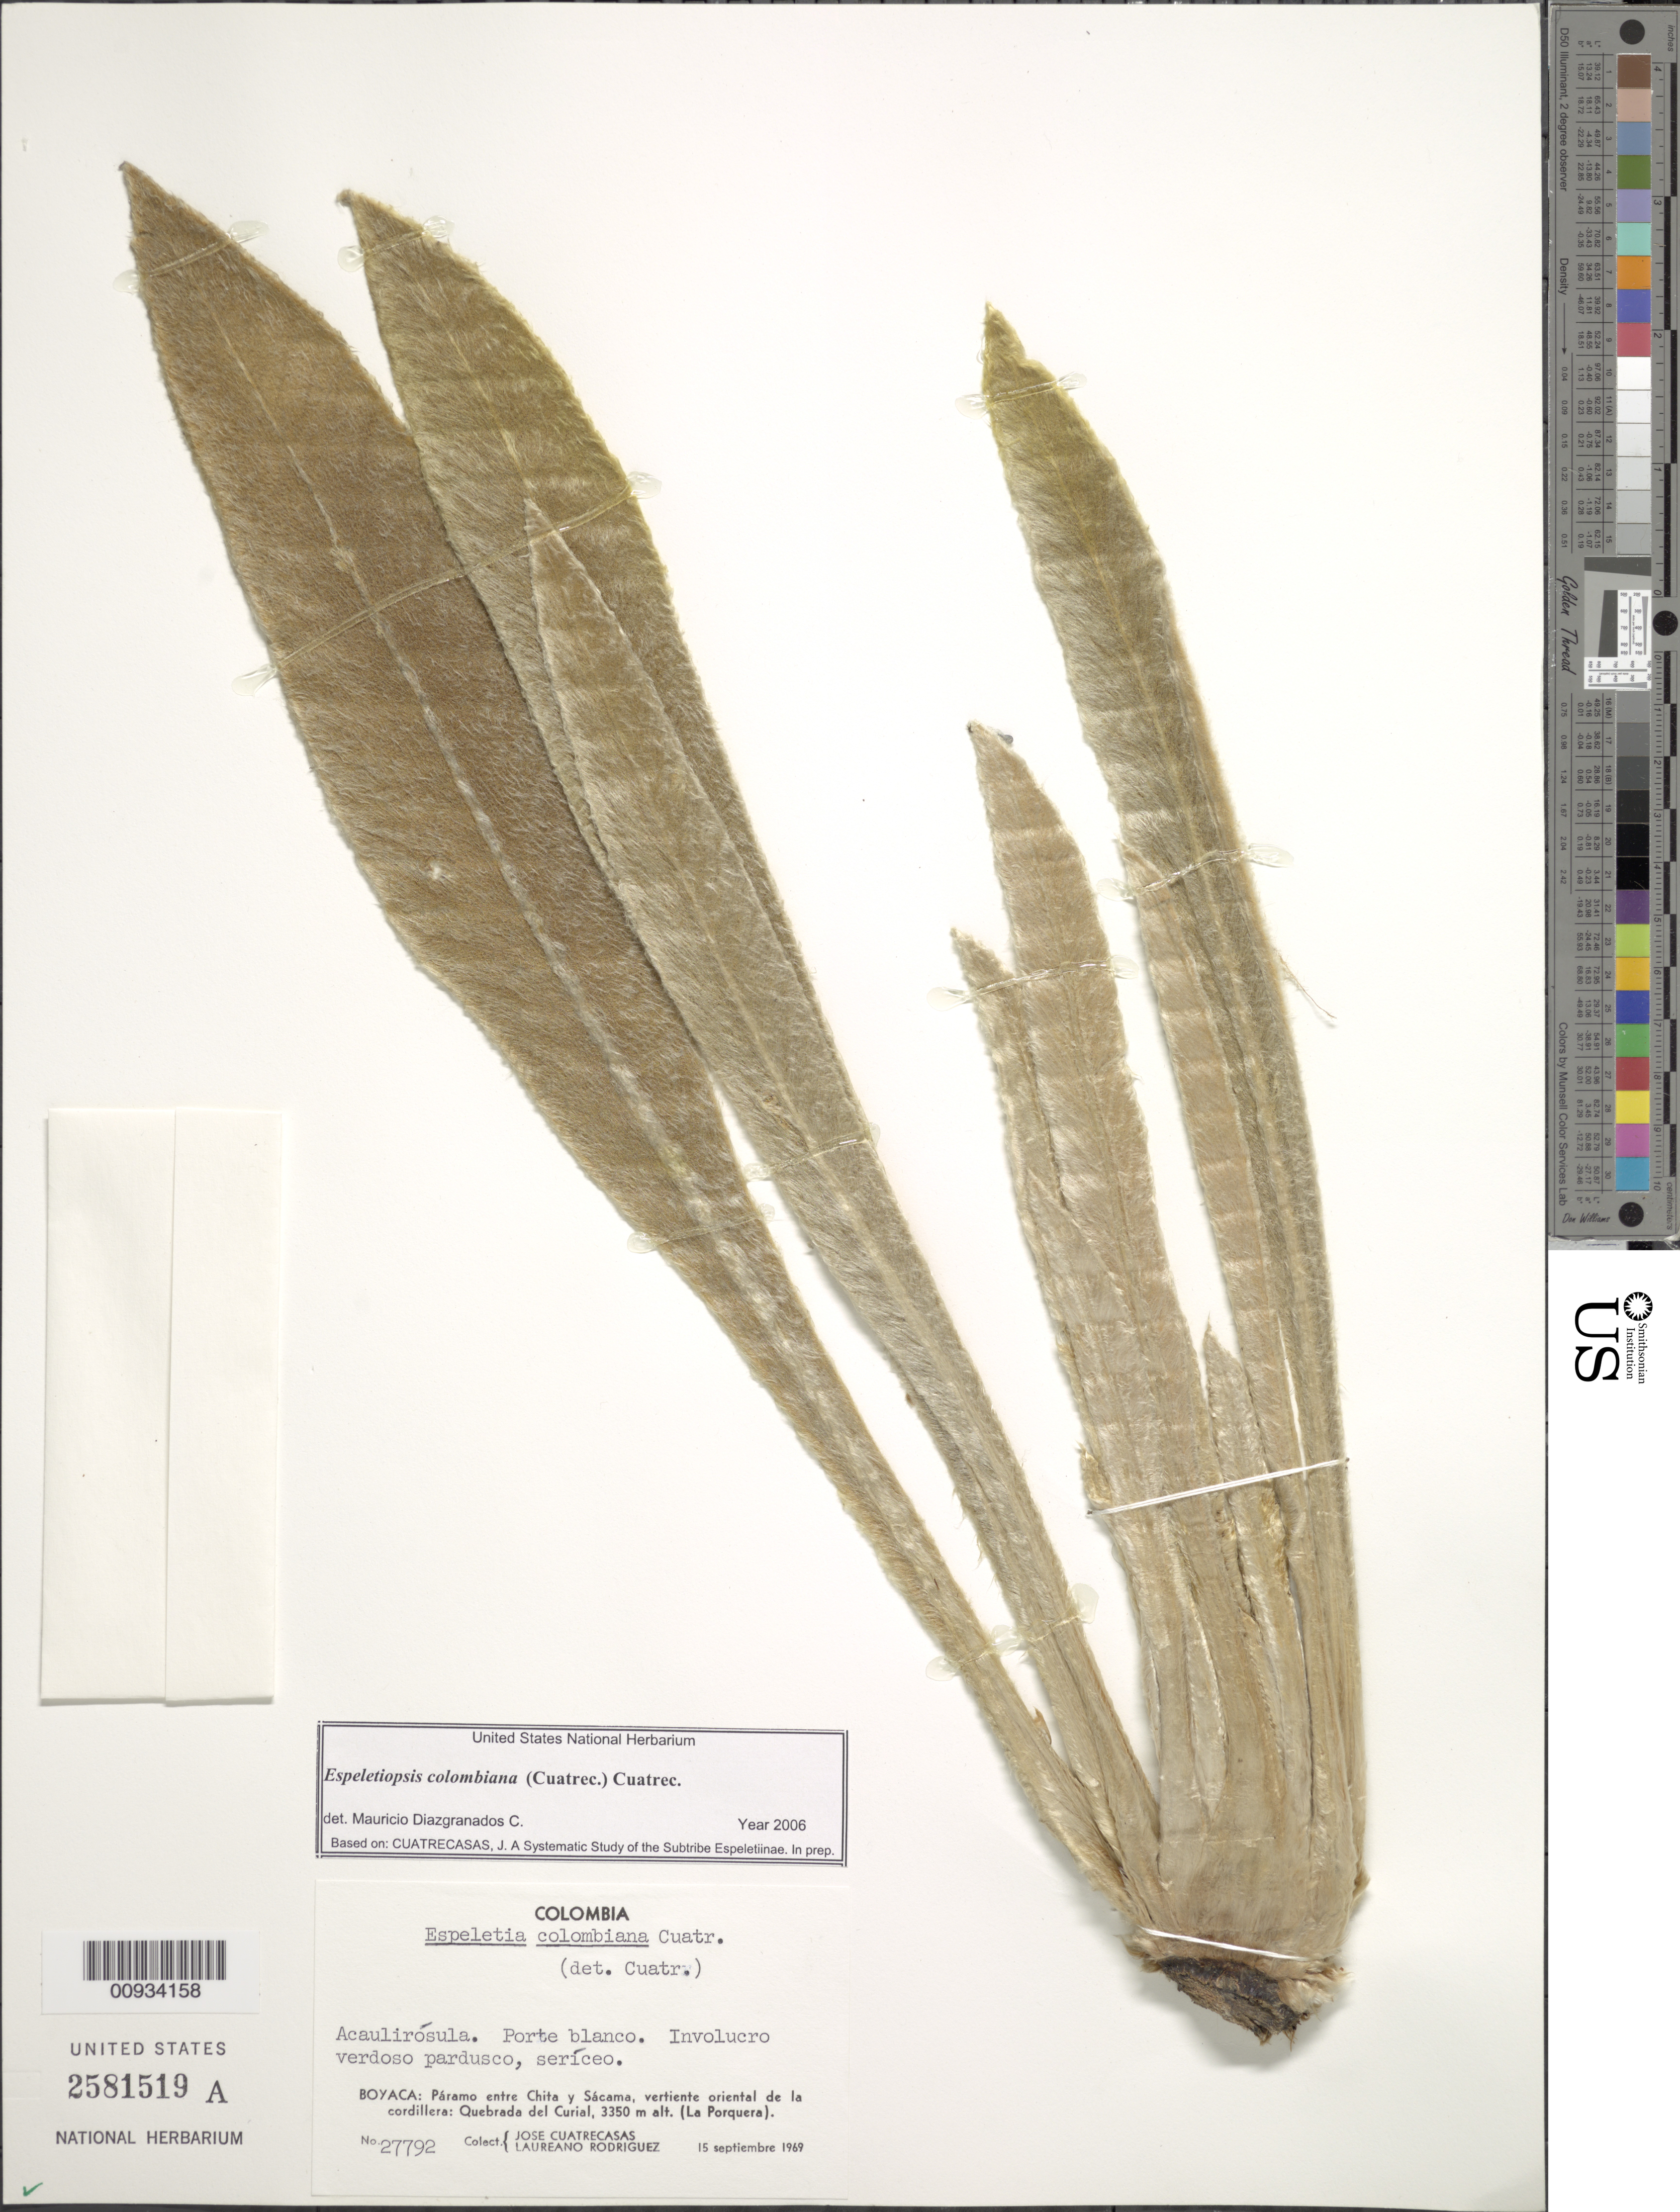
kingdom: Plantae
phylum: Tracheophyta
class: Magnoliopsida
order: Asterales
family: Asteraceae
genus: Espeletiopsis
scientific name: Espeletiopsis colombiana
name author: (Cuatrec.) Cuatrec.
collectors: J. Cuatrecasas & L. Rodriguez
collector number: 27792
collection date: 1969-09-15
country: Colombia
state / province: Boyacá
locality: Boyacá: Paramo entre Chita y Sacama, viertiente oriental de la cordillera: Quebrada del Curial. (La Porquera)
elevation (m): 3350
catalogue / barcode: US 2581519A